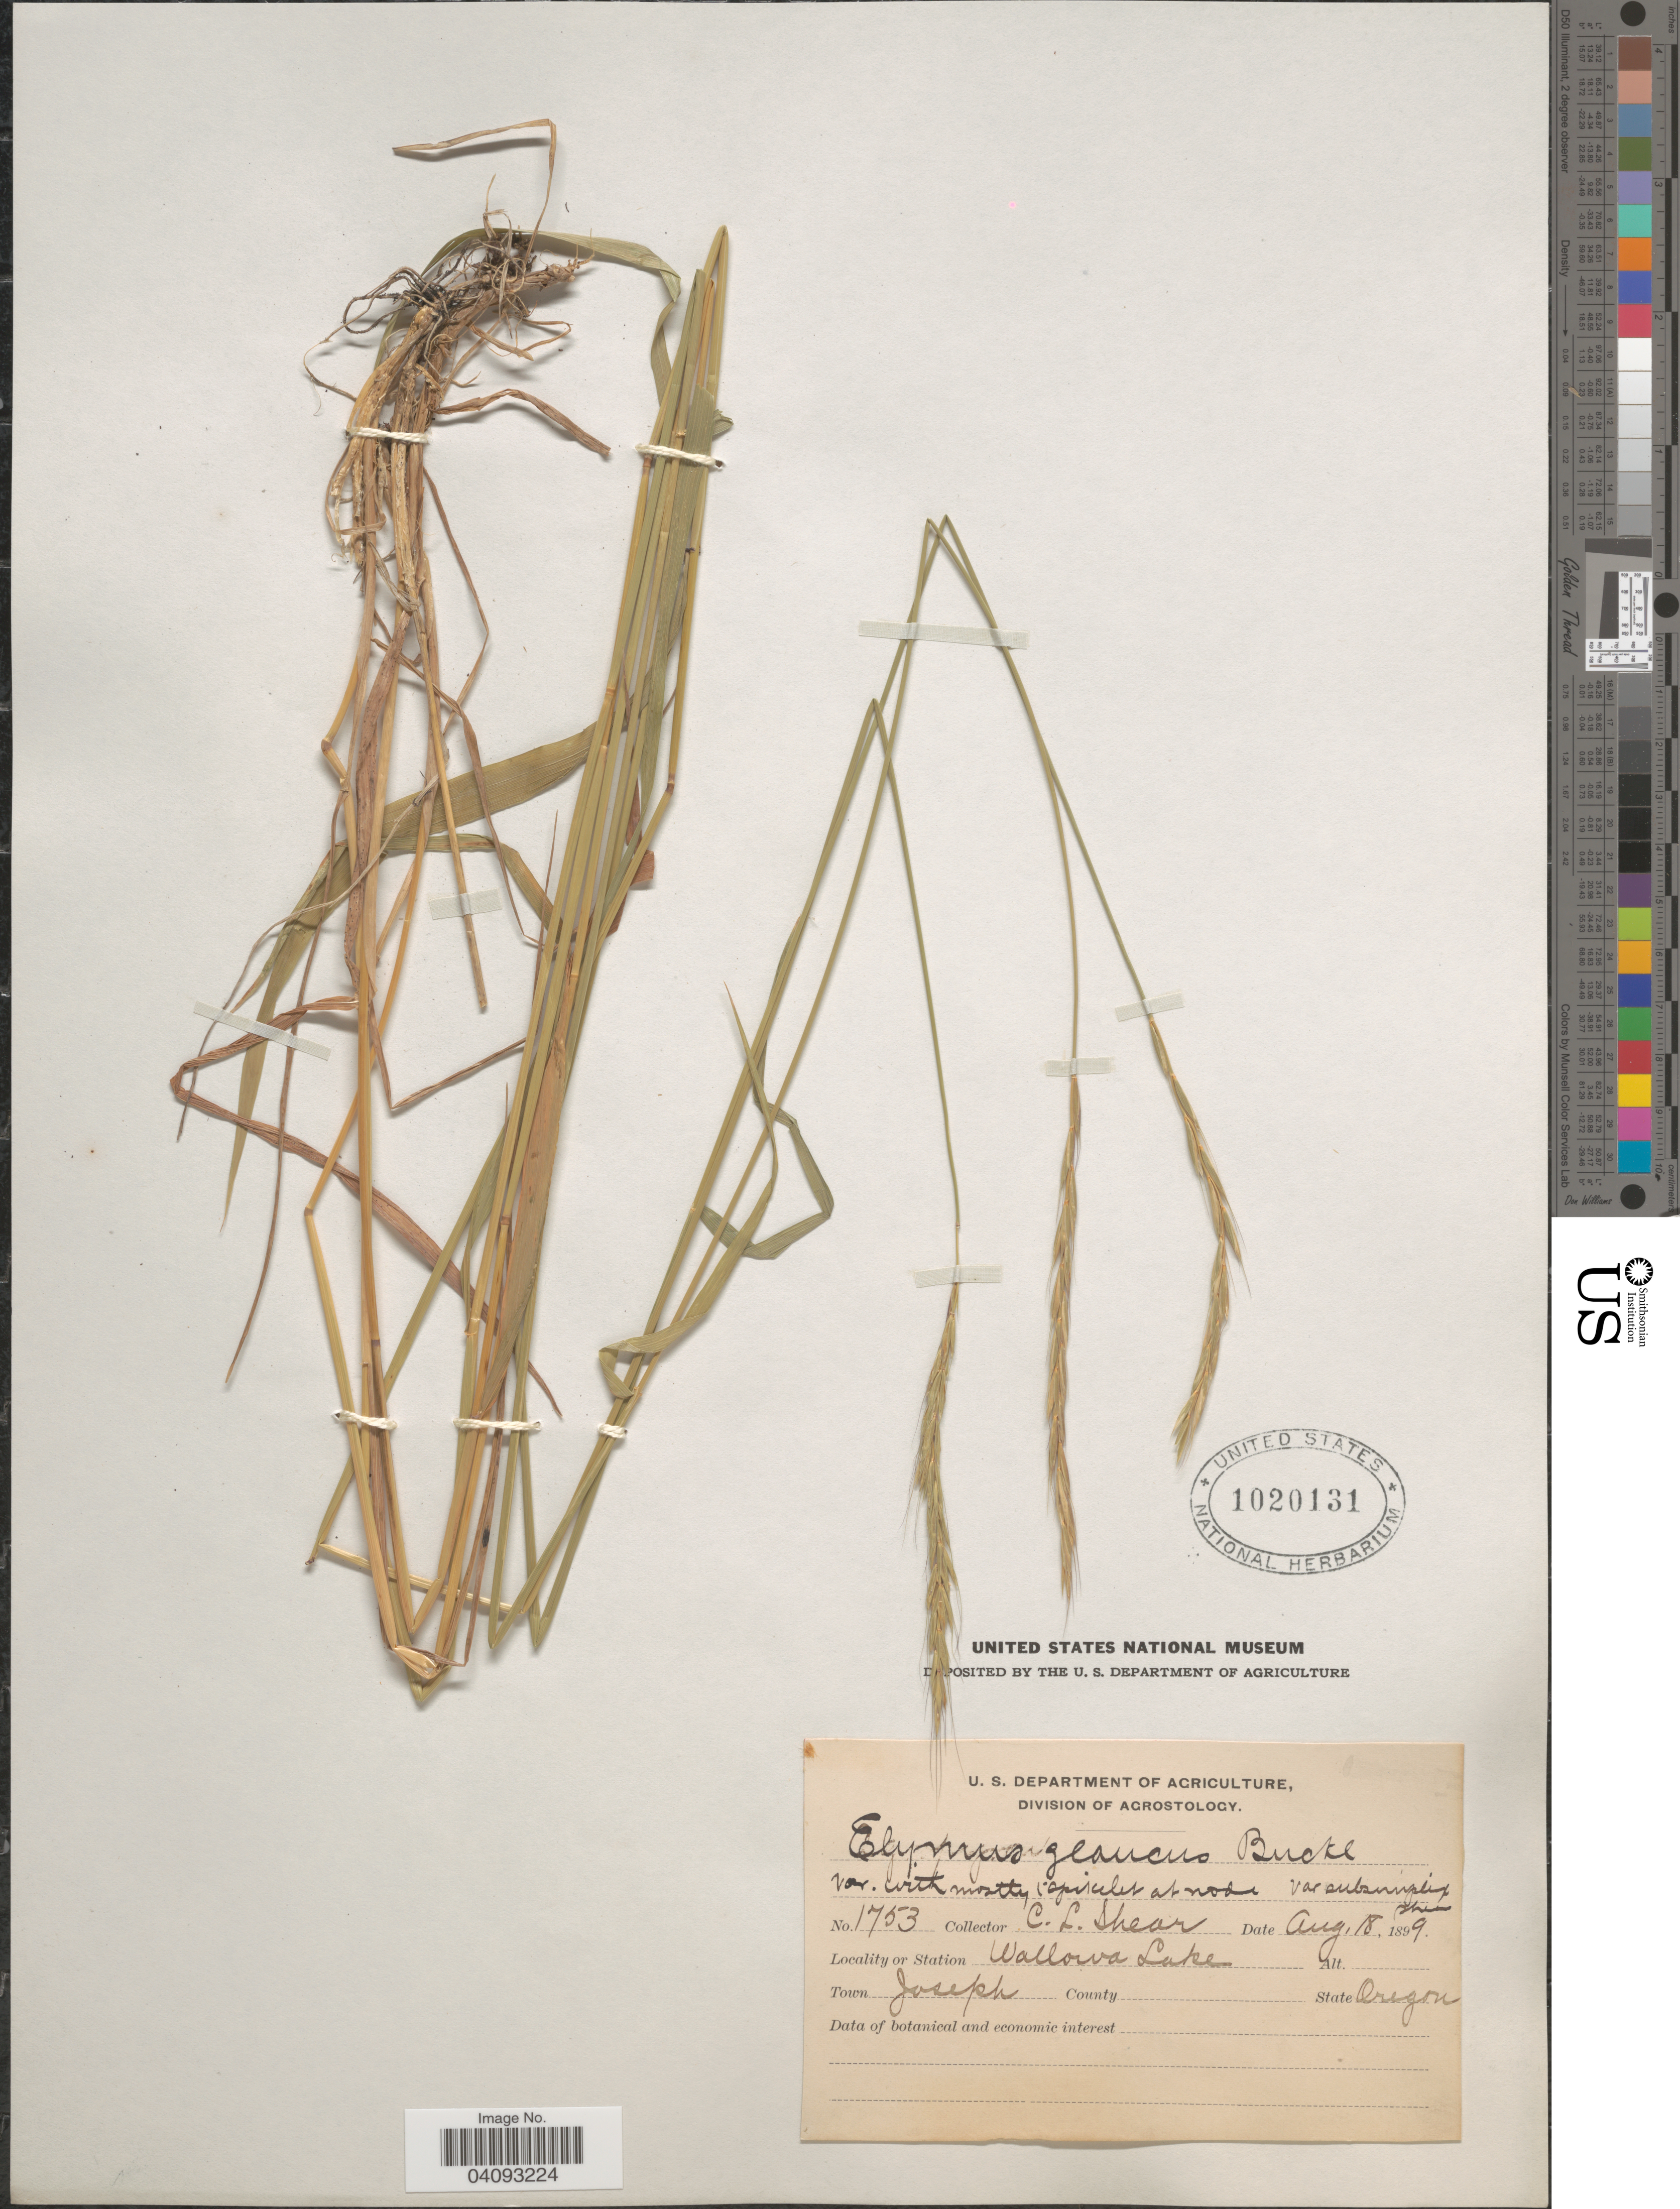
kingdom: Plantae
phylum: Tracheophyta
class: Liliopsida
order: Poales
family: Poaceae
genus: Elymus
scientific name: Elymus glaucus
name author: Buckley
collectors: C. L. Shear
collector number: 1753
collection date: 1899-08-18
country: United States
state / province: Oregon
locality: Wallowa Lake. Town Joseph.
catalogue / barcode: US 1020131